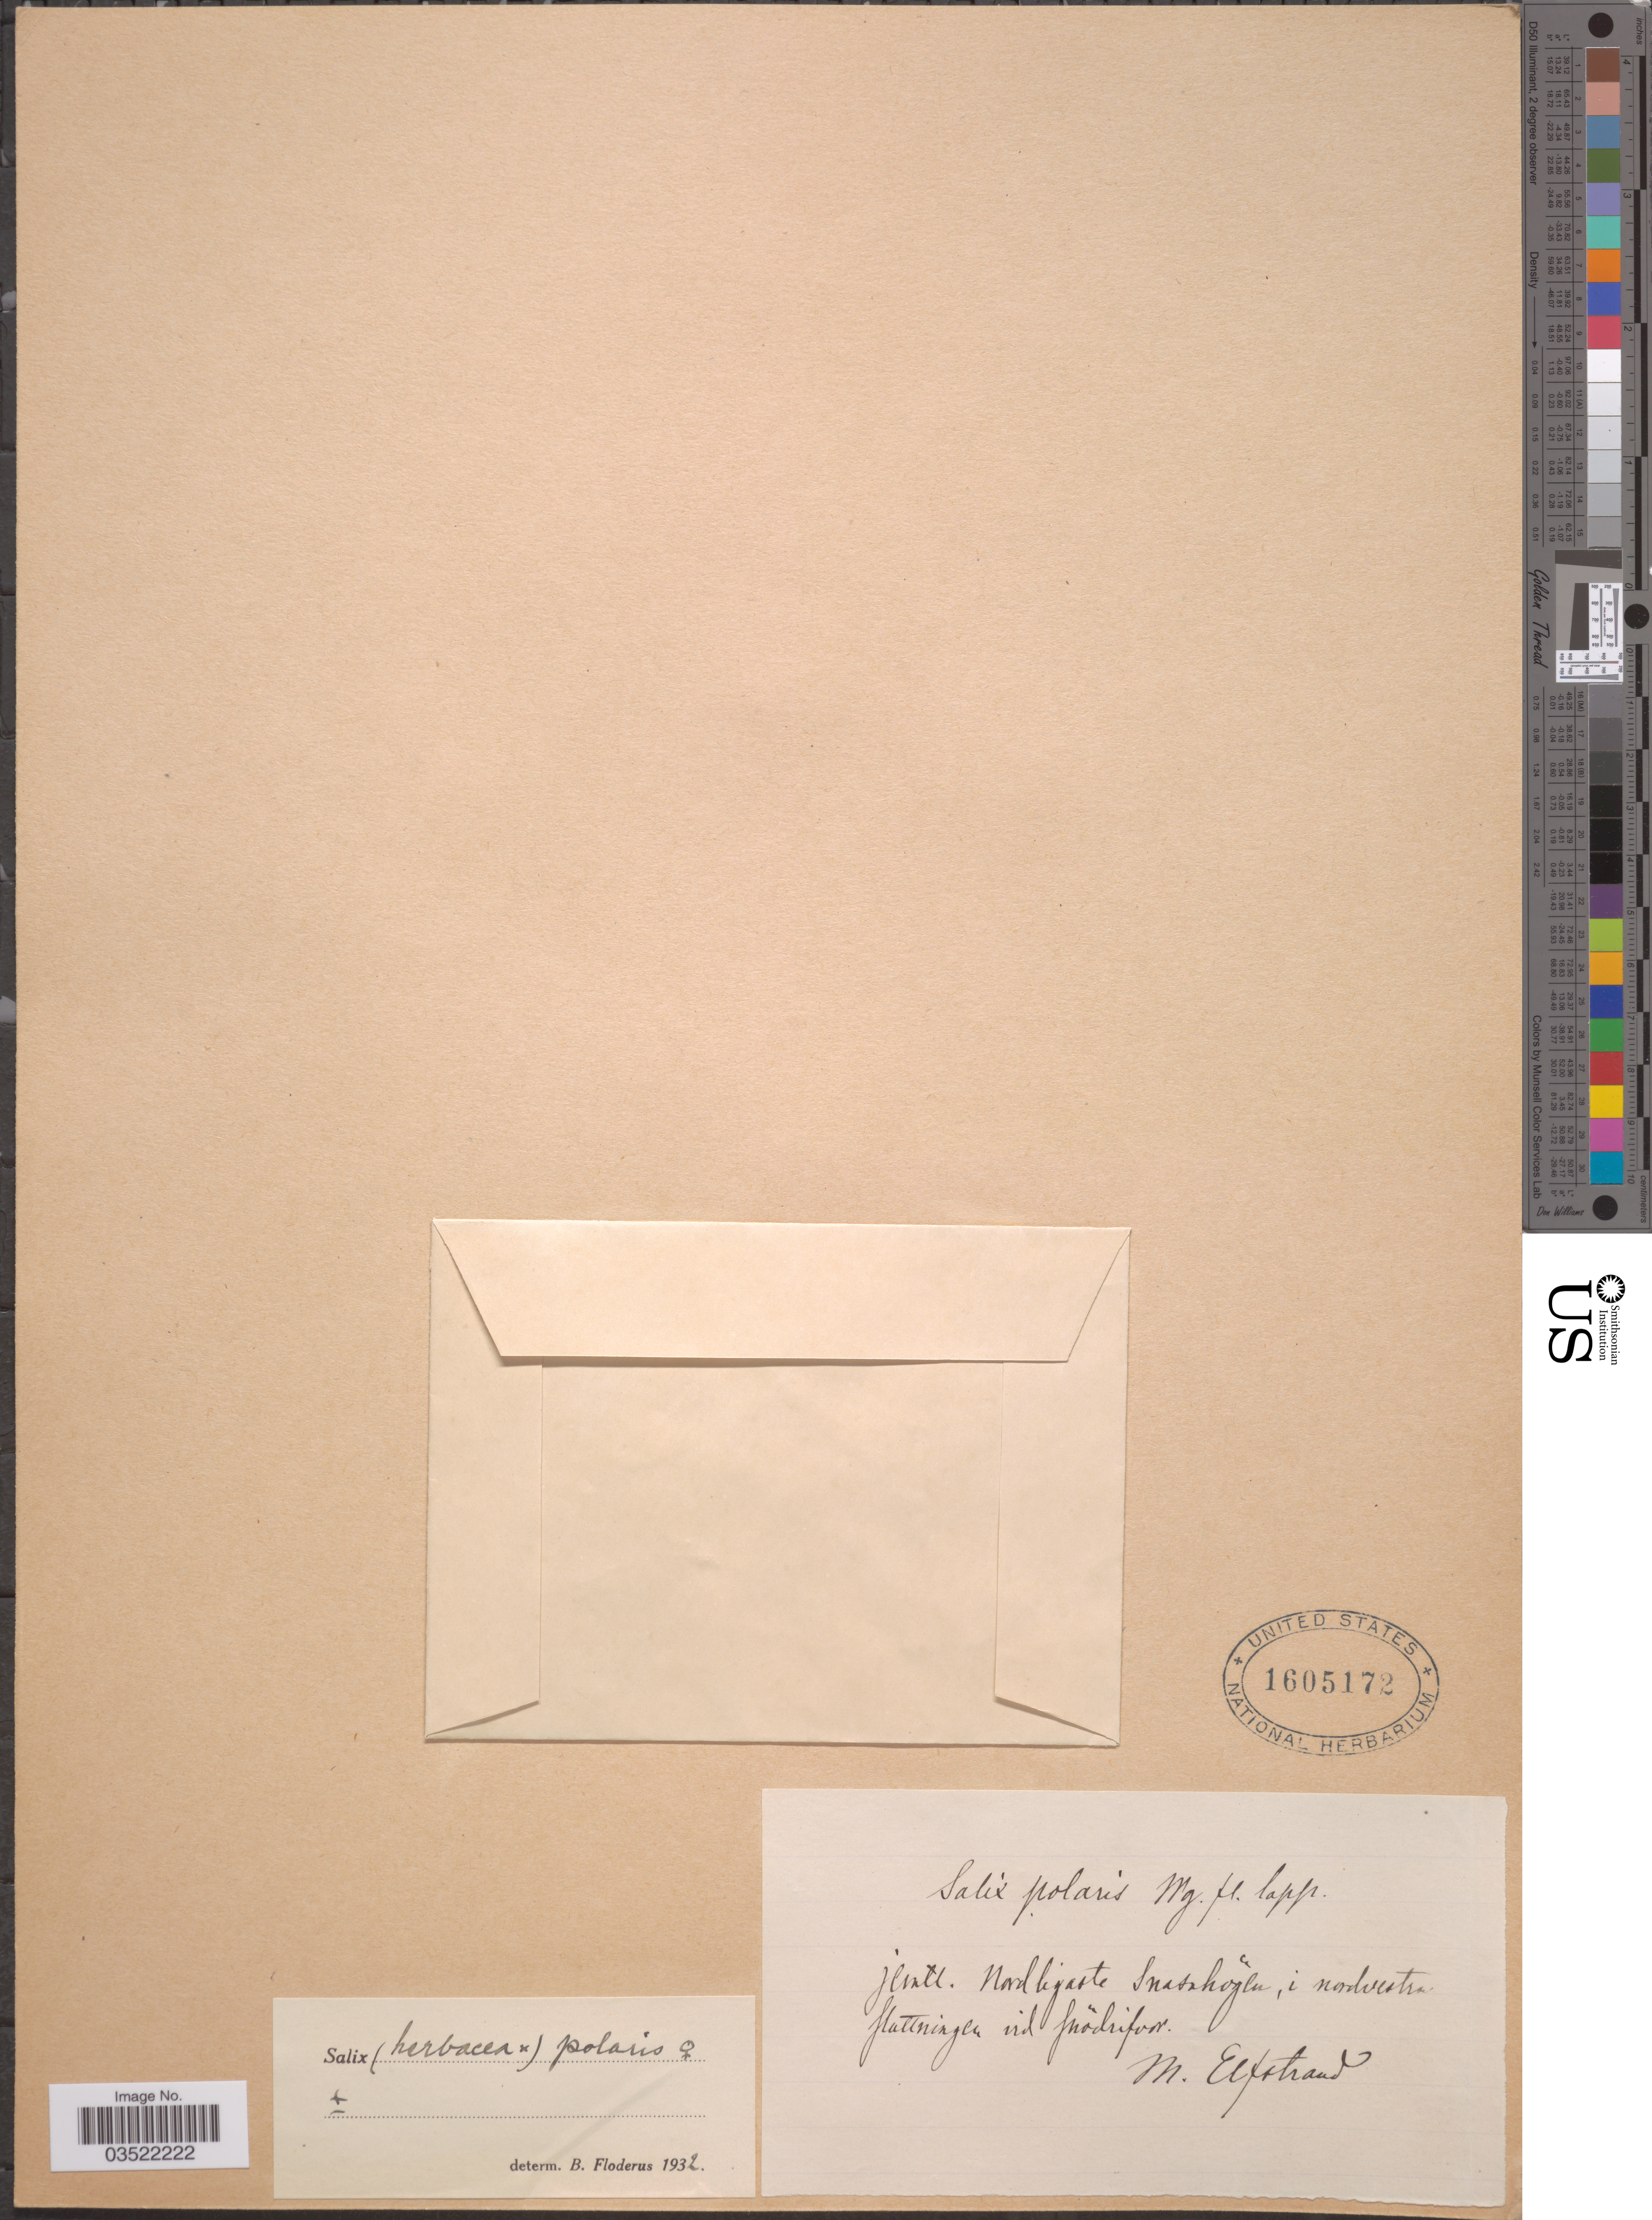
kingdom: Plantae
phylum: Tracheophyta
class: Magnoliopsida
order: Malpighiales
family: Salicaceae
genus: Salix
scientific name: Salix herbacea x S. polaris Wahlenb.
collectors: M. Elfstrand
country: Sweden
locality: Jlmtl. Nord hjaste Snasahogen, i nordvestra. flattningen vid frodrifvor.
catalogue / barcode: US 1605172